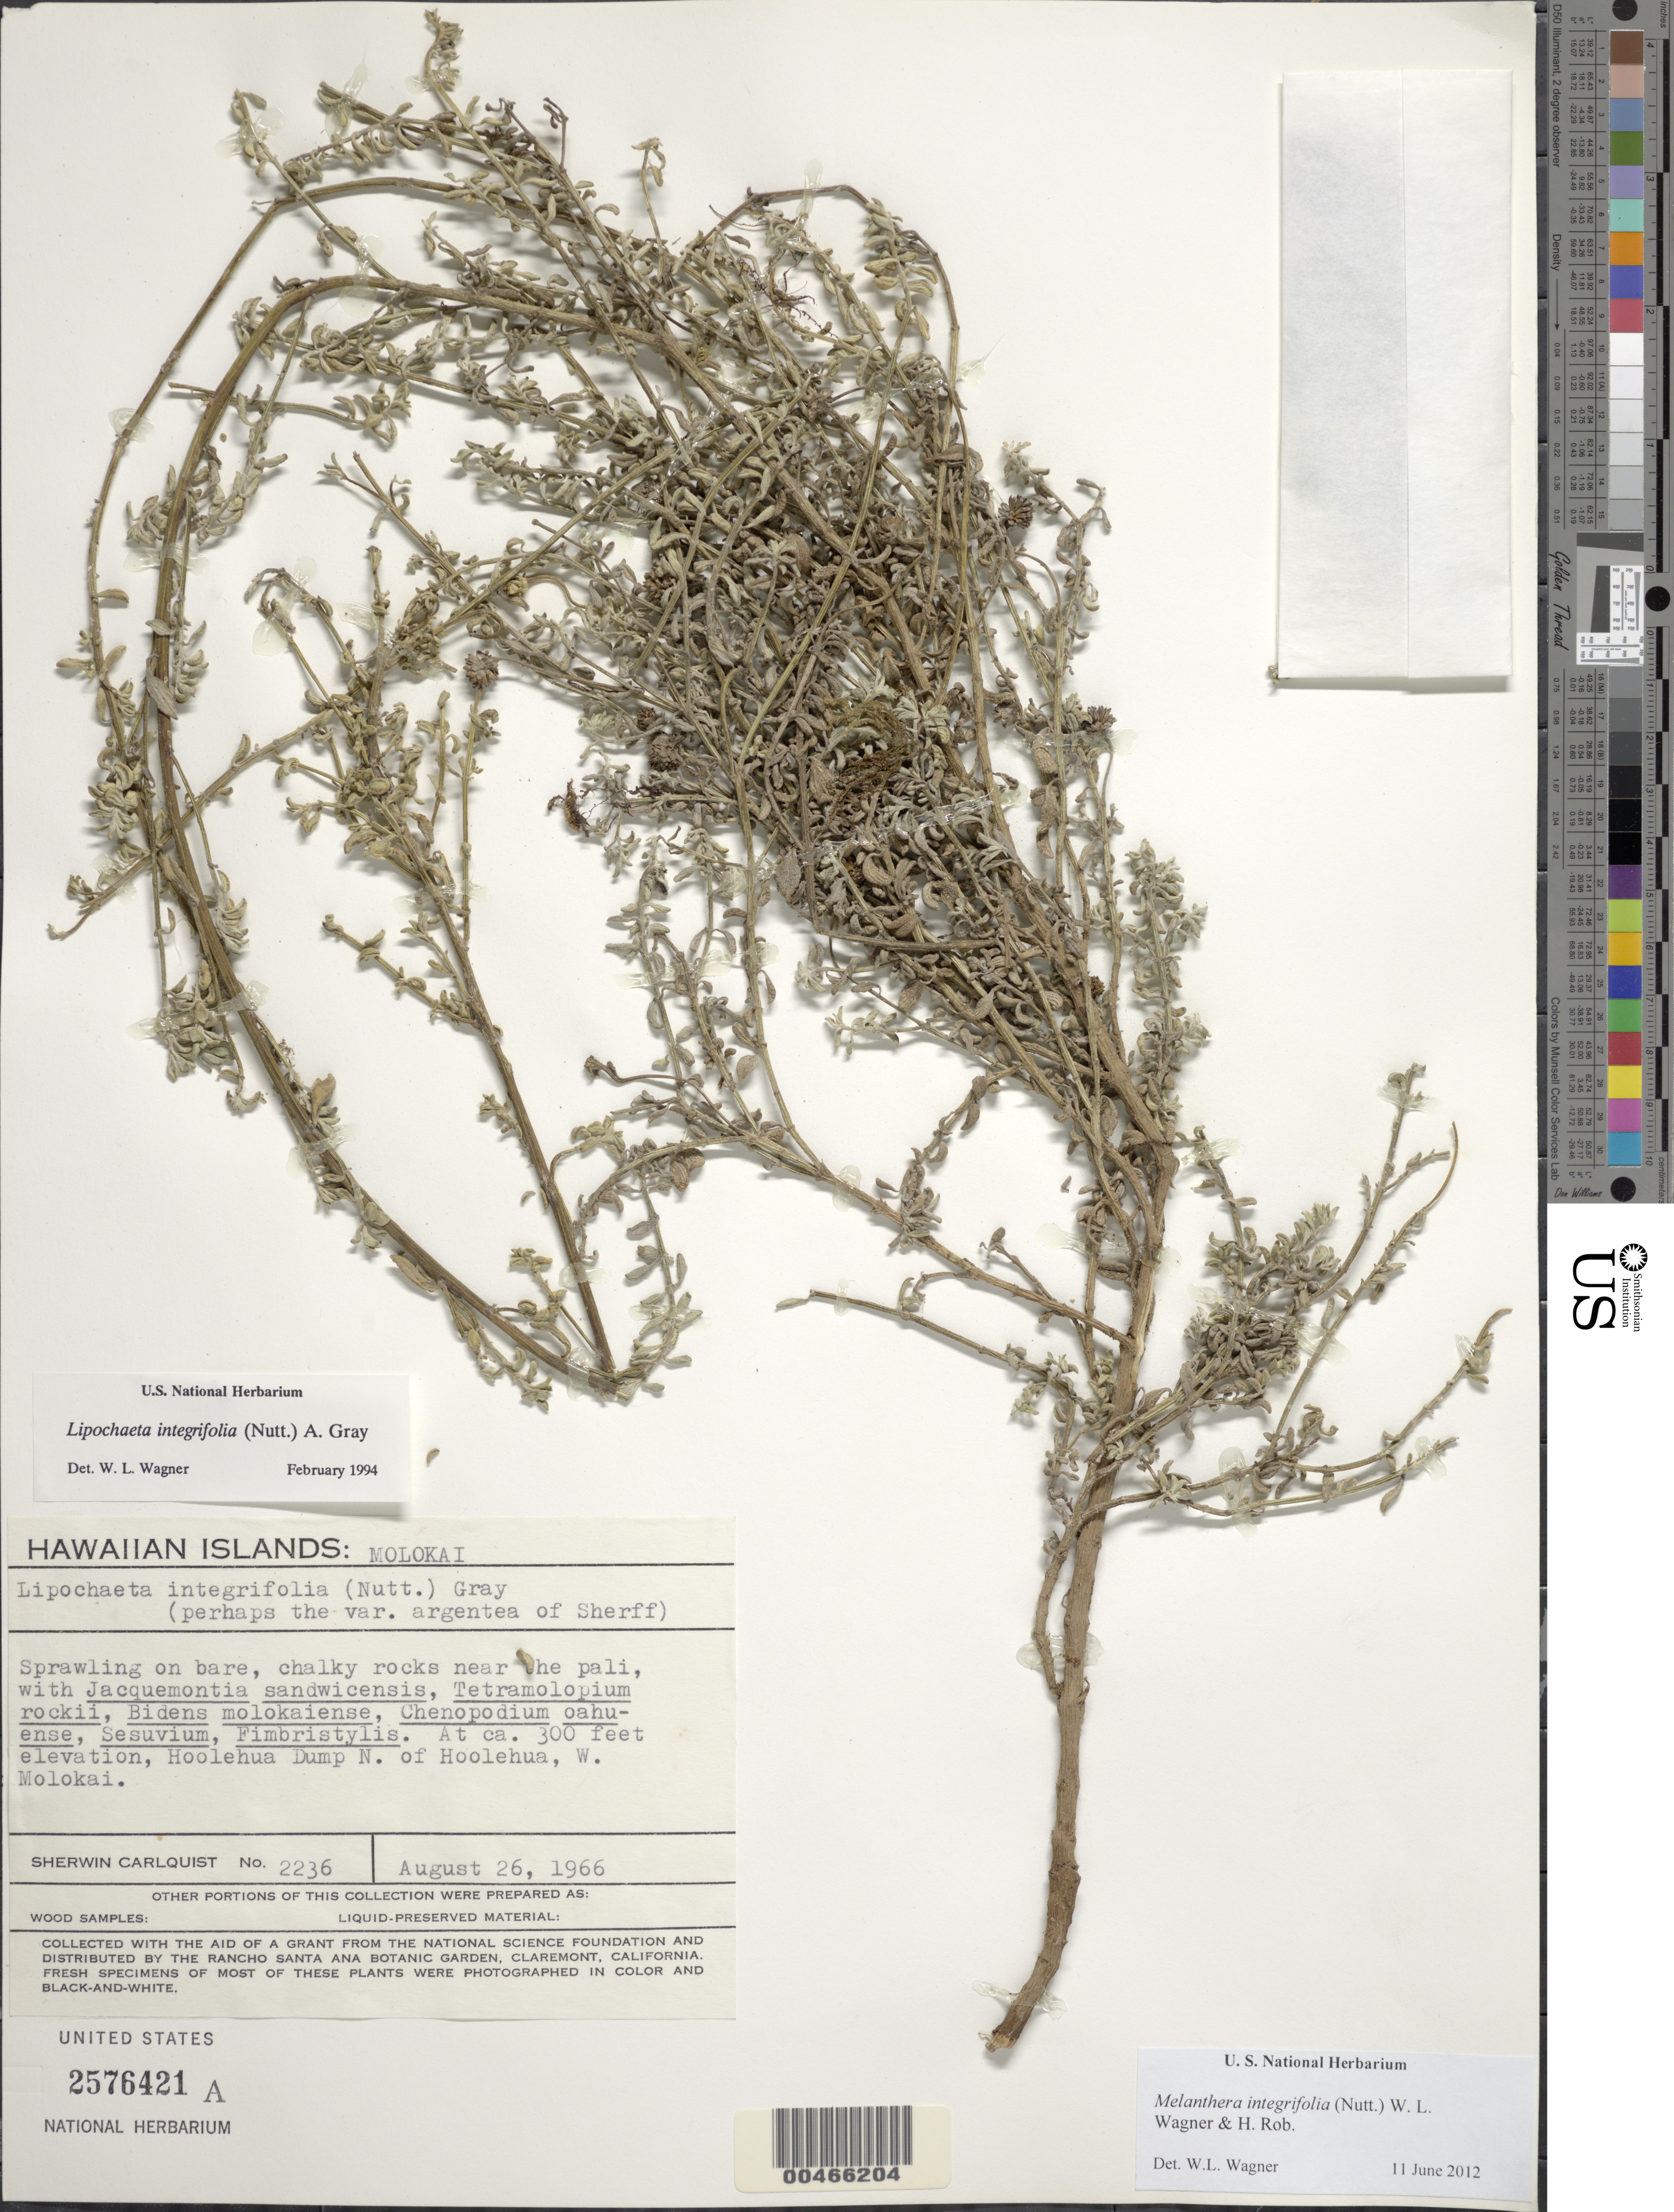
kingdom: Plantae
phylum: Tracheophyta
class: Magnoliopsida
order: Asterales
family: Asteraceae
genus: Wollastonia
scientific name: Wollastonia integrifolia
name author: (Nutt.) Orchard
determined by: Wagner, W. L., (BOT), Smithsonian Institution - National Museum of Natural History (UNITED STATES)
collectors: S. Carlquist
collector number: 2236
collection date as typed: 26 Aug 1966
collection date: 1966-08-26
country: United States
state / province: Hawaii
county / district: Maui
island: Moloka'i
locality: Hoolehua Dump N of Hoolehua, W Molokai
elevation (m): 91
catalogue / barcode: US 2576421A